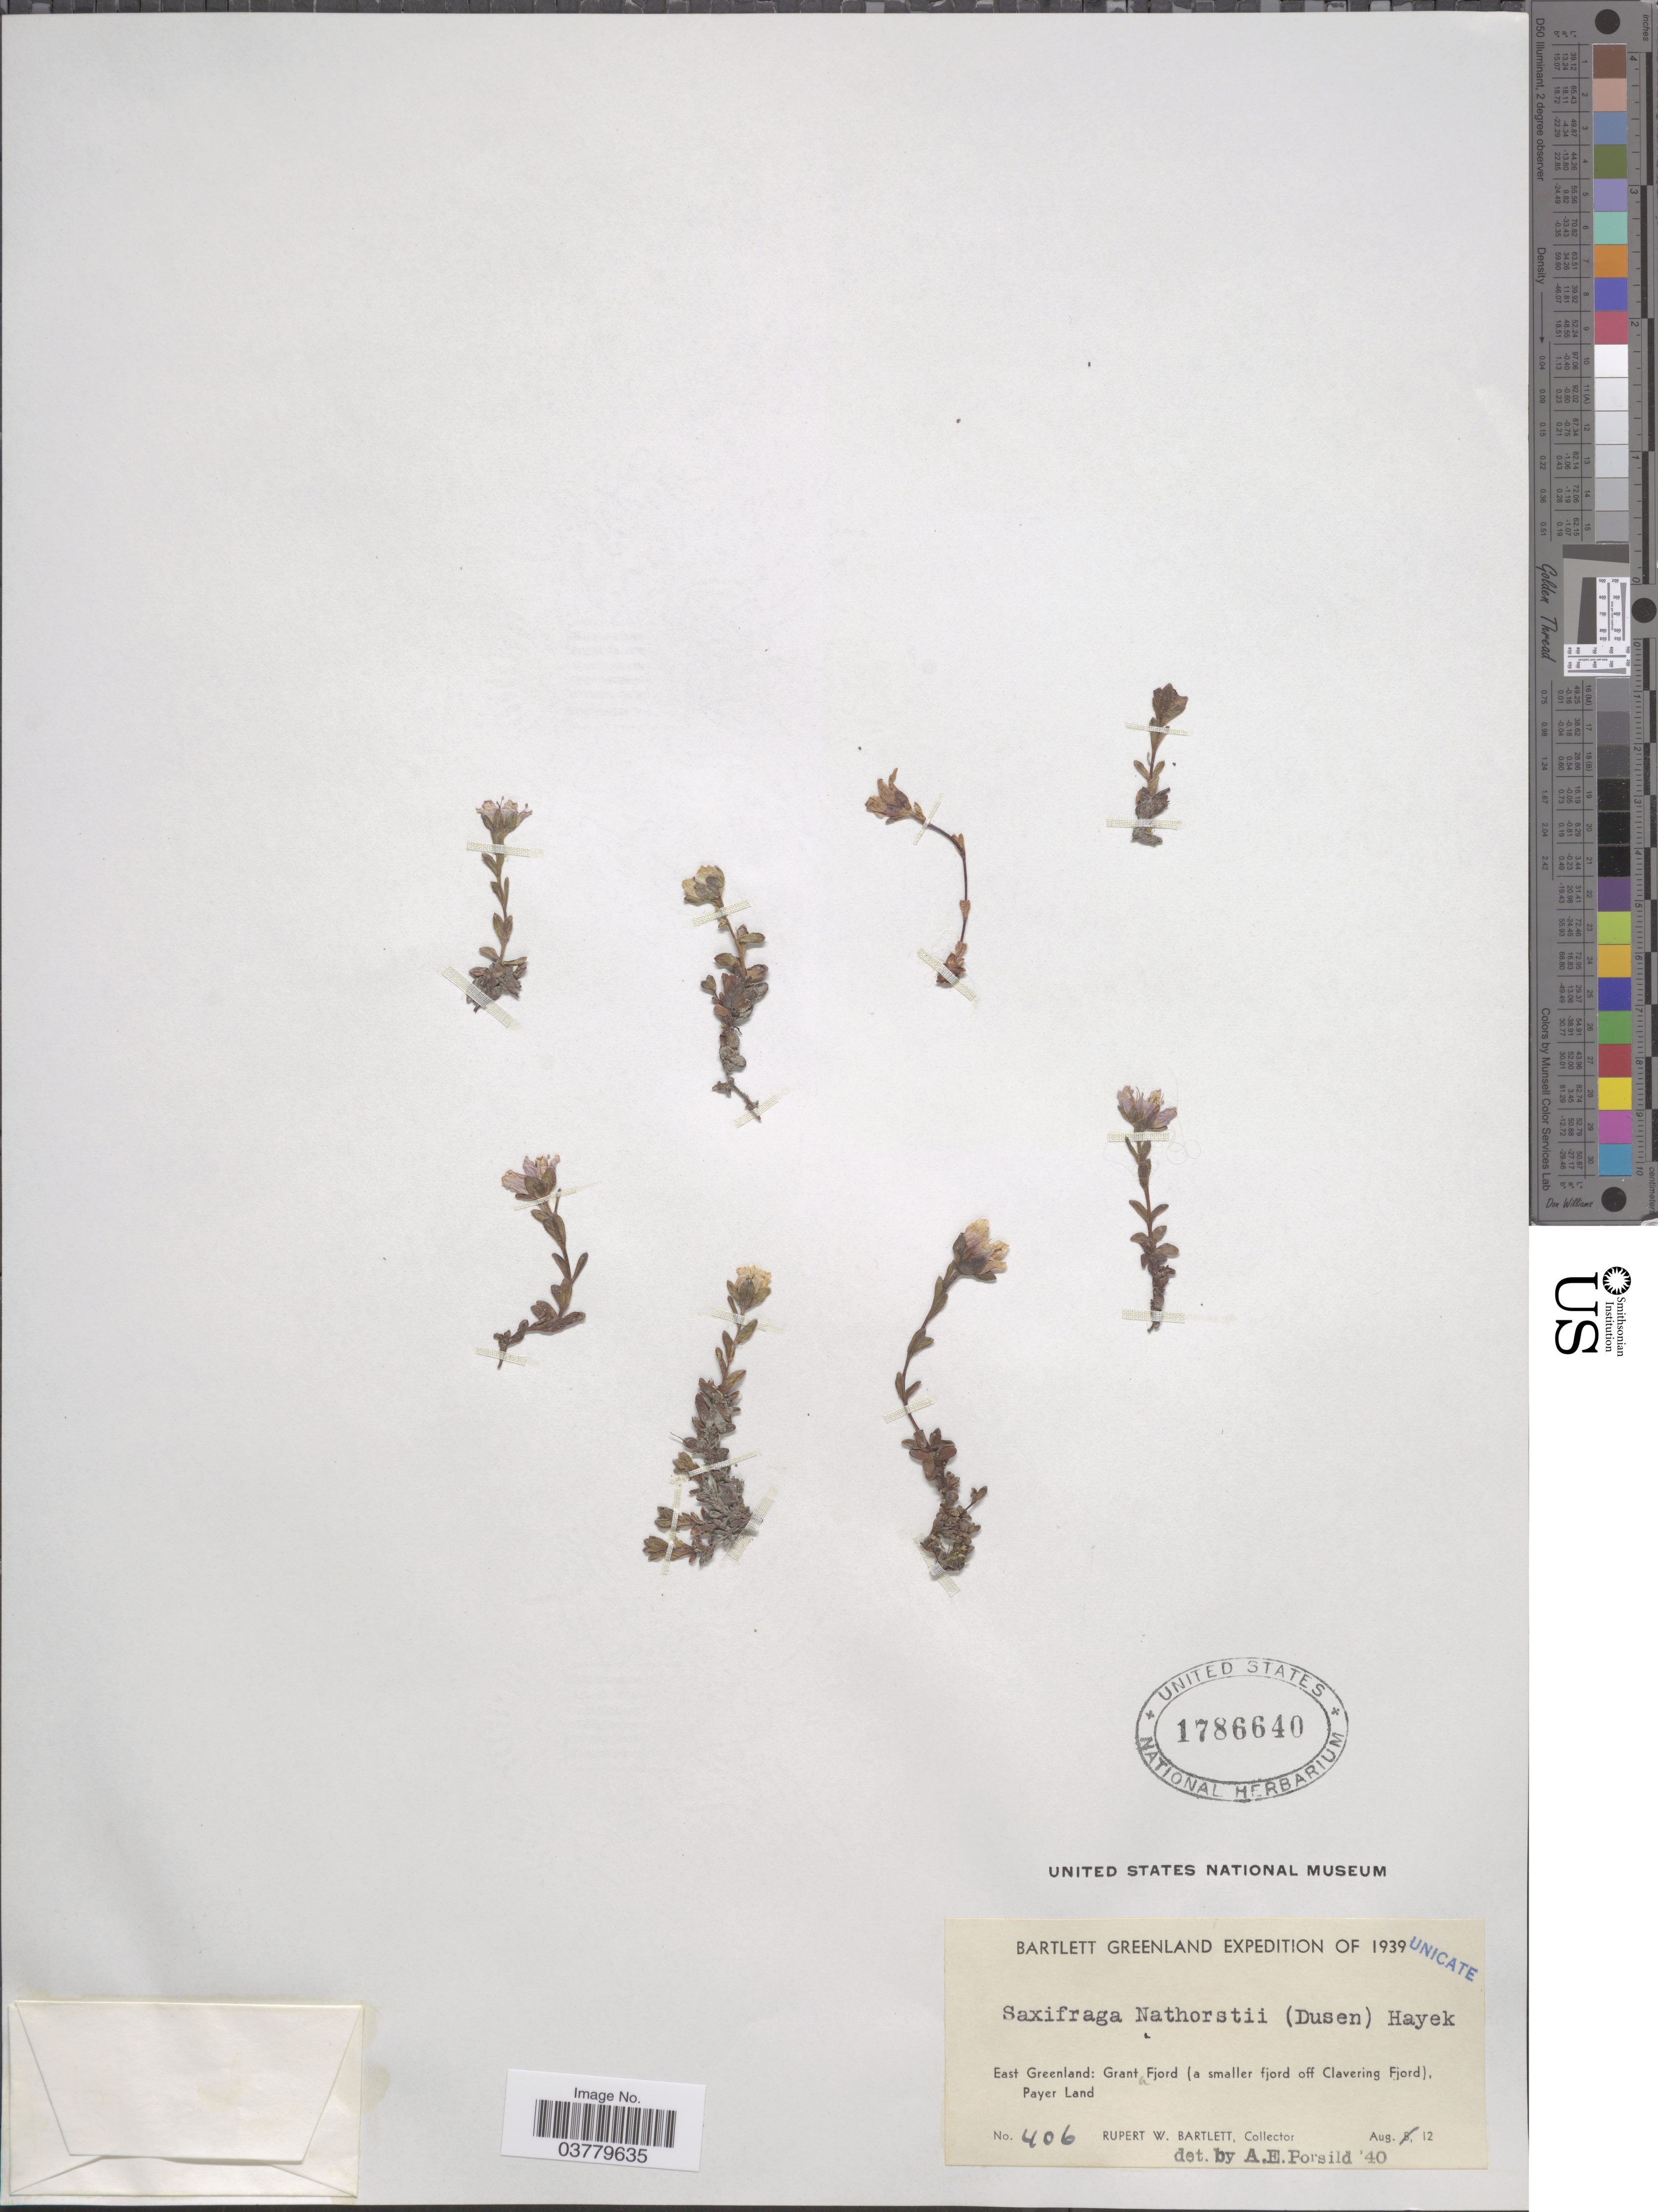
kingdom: Plantae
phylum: Tracheophyta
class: Magnoliopsida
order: Saxifragales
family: Saxifragaceae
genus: Saxifraga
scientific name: Saxifraga nathorstii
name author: Hayek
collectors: R. W. Bartlett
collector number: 406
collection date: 1939-08-12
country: Greenland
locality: East Greenland: Grant Fjord (a smaller fjord of Clavering Fjord), Payer Land.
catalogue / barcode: US 1786640